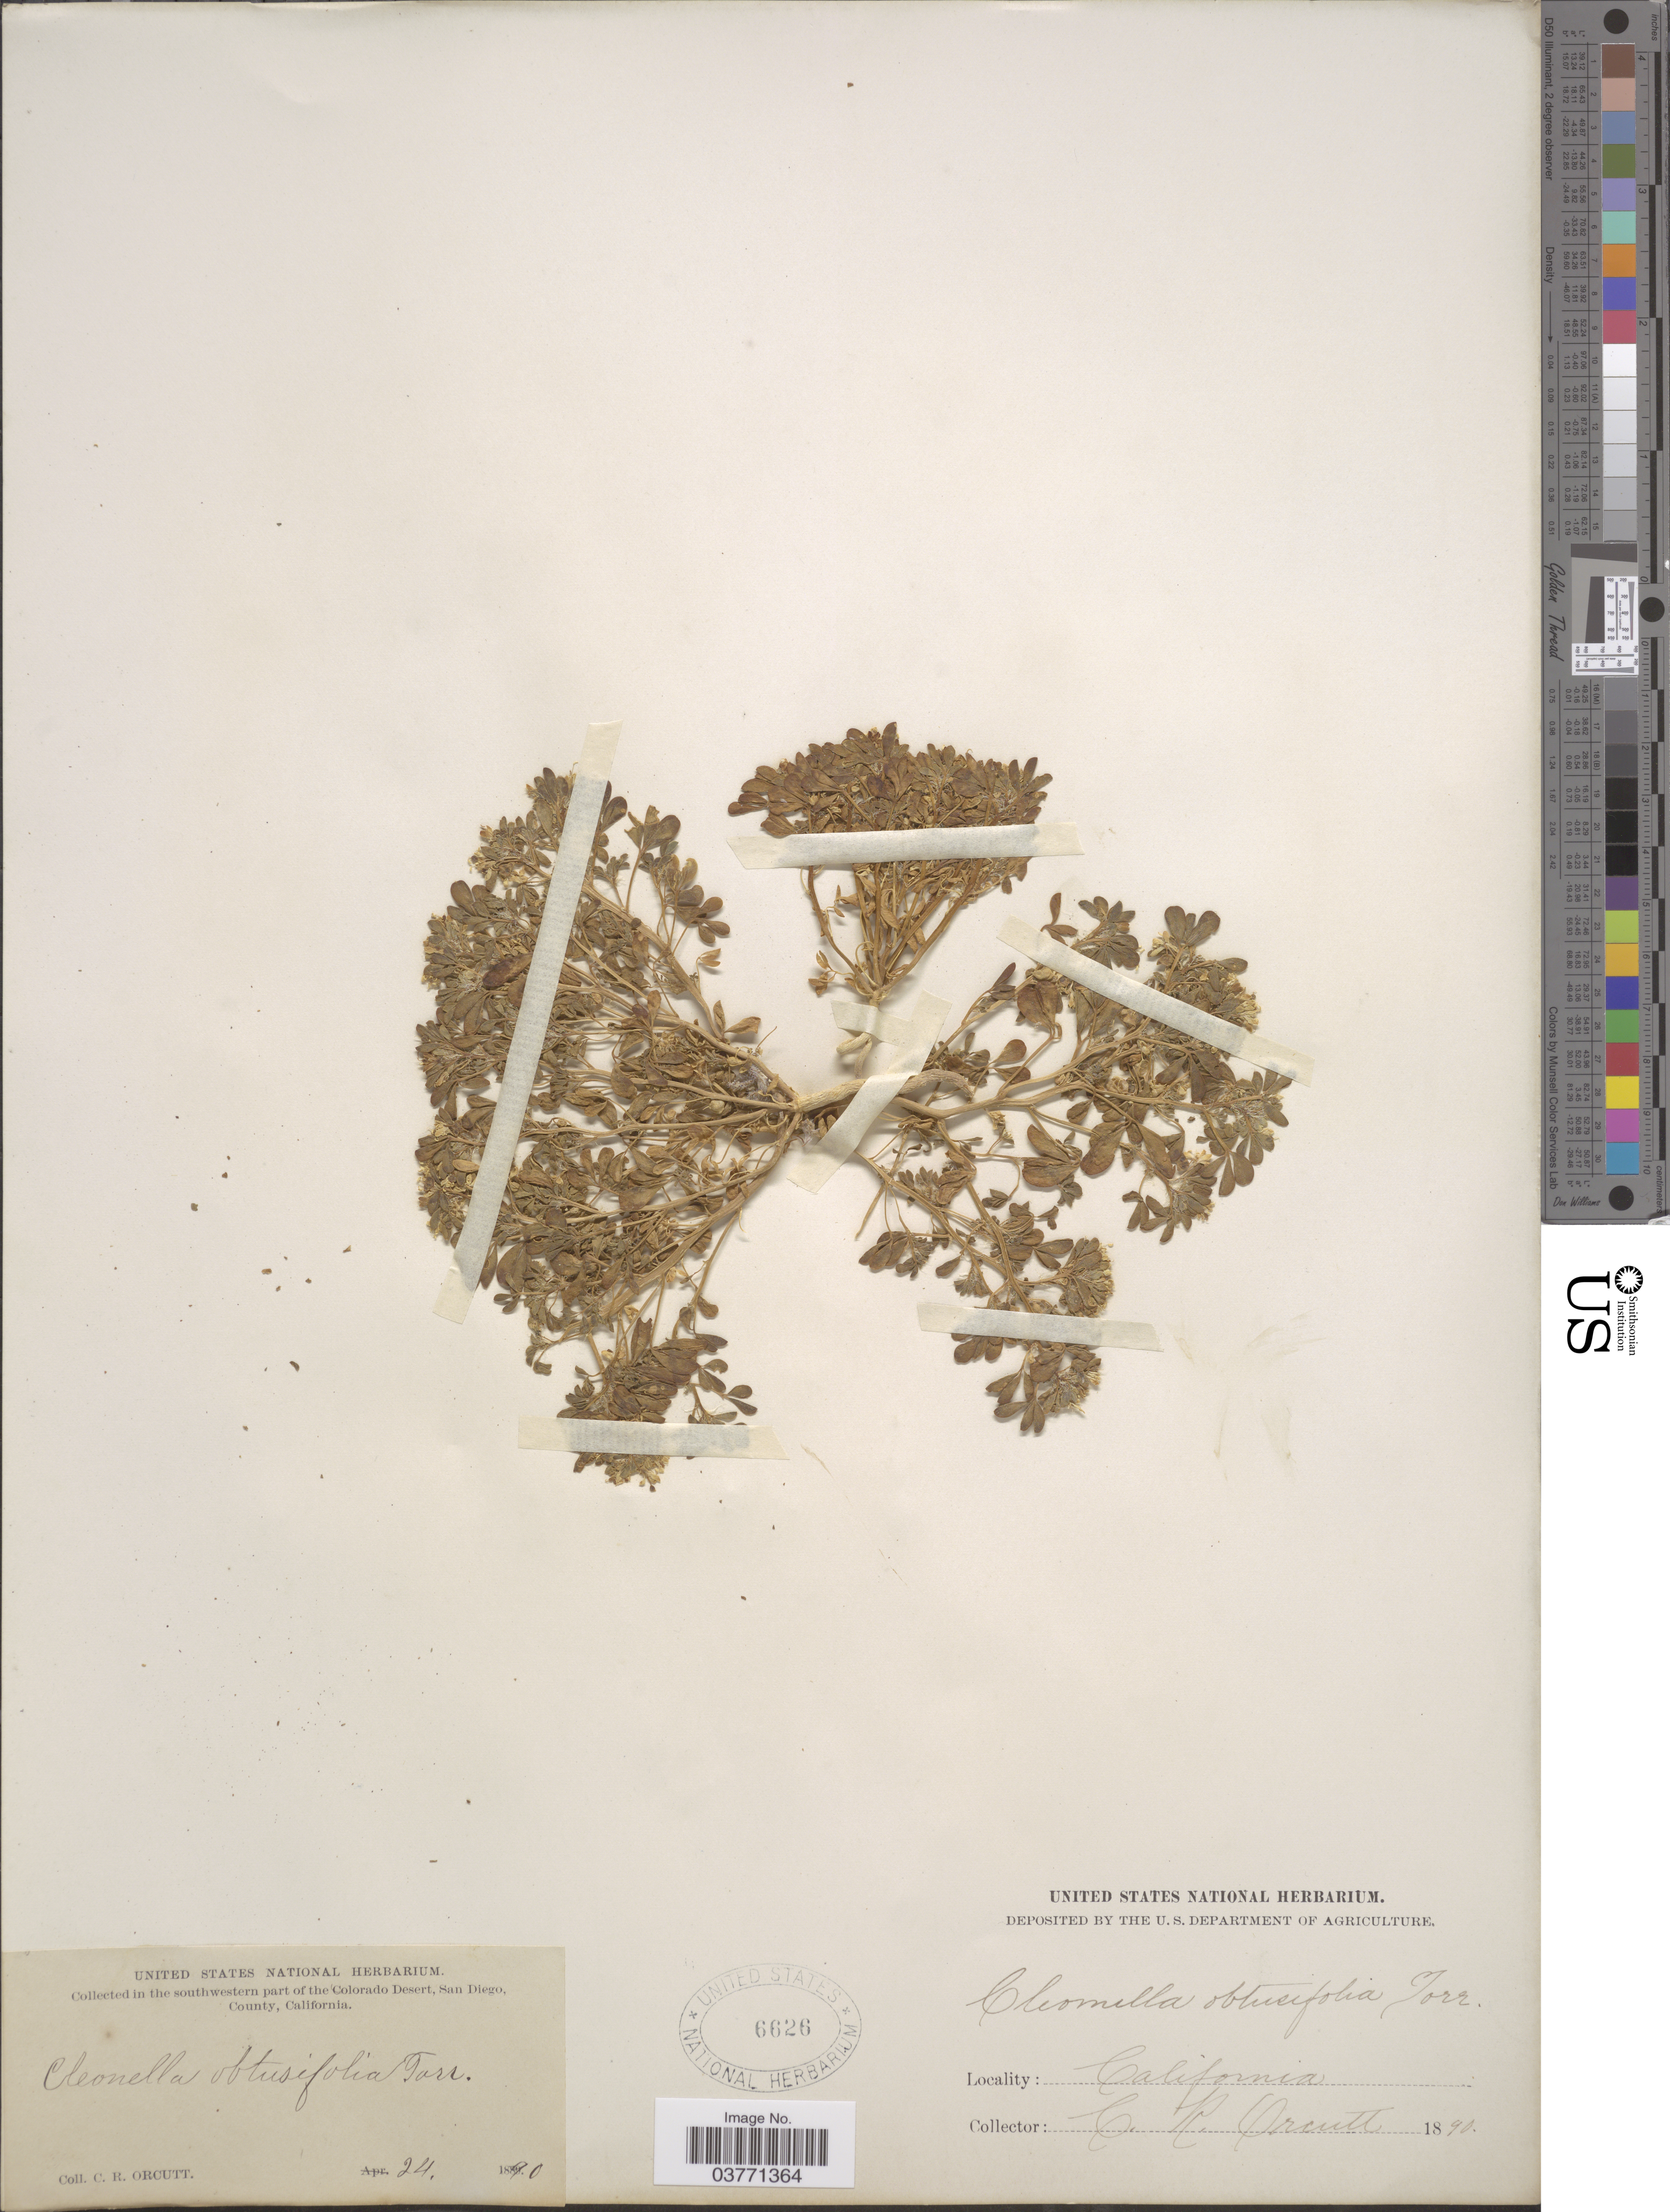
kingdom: Plantae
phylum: Tracheophyta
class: Magnoliopsida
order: Brassicales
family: Cleomaceae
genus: Cleomella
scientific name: Cleomella obtusifolia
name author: Torr. & Frém.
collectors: C. R. Orcutt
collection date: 1890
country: United States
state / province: California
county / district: San Diego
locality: Southwestern part of the Colorado Desert, San Diego County.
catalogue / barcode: US 6626